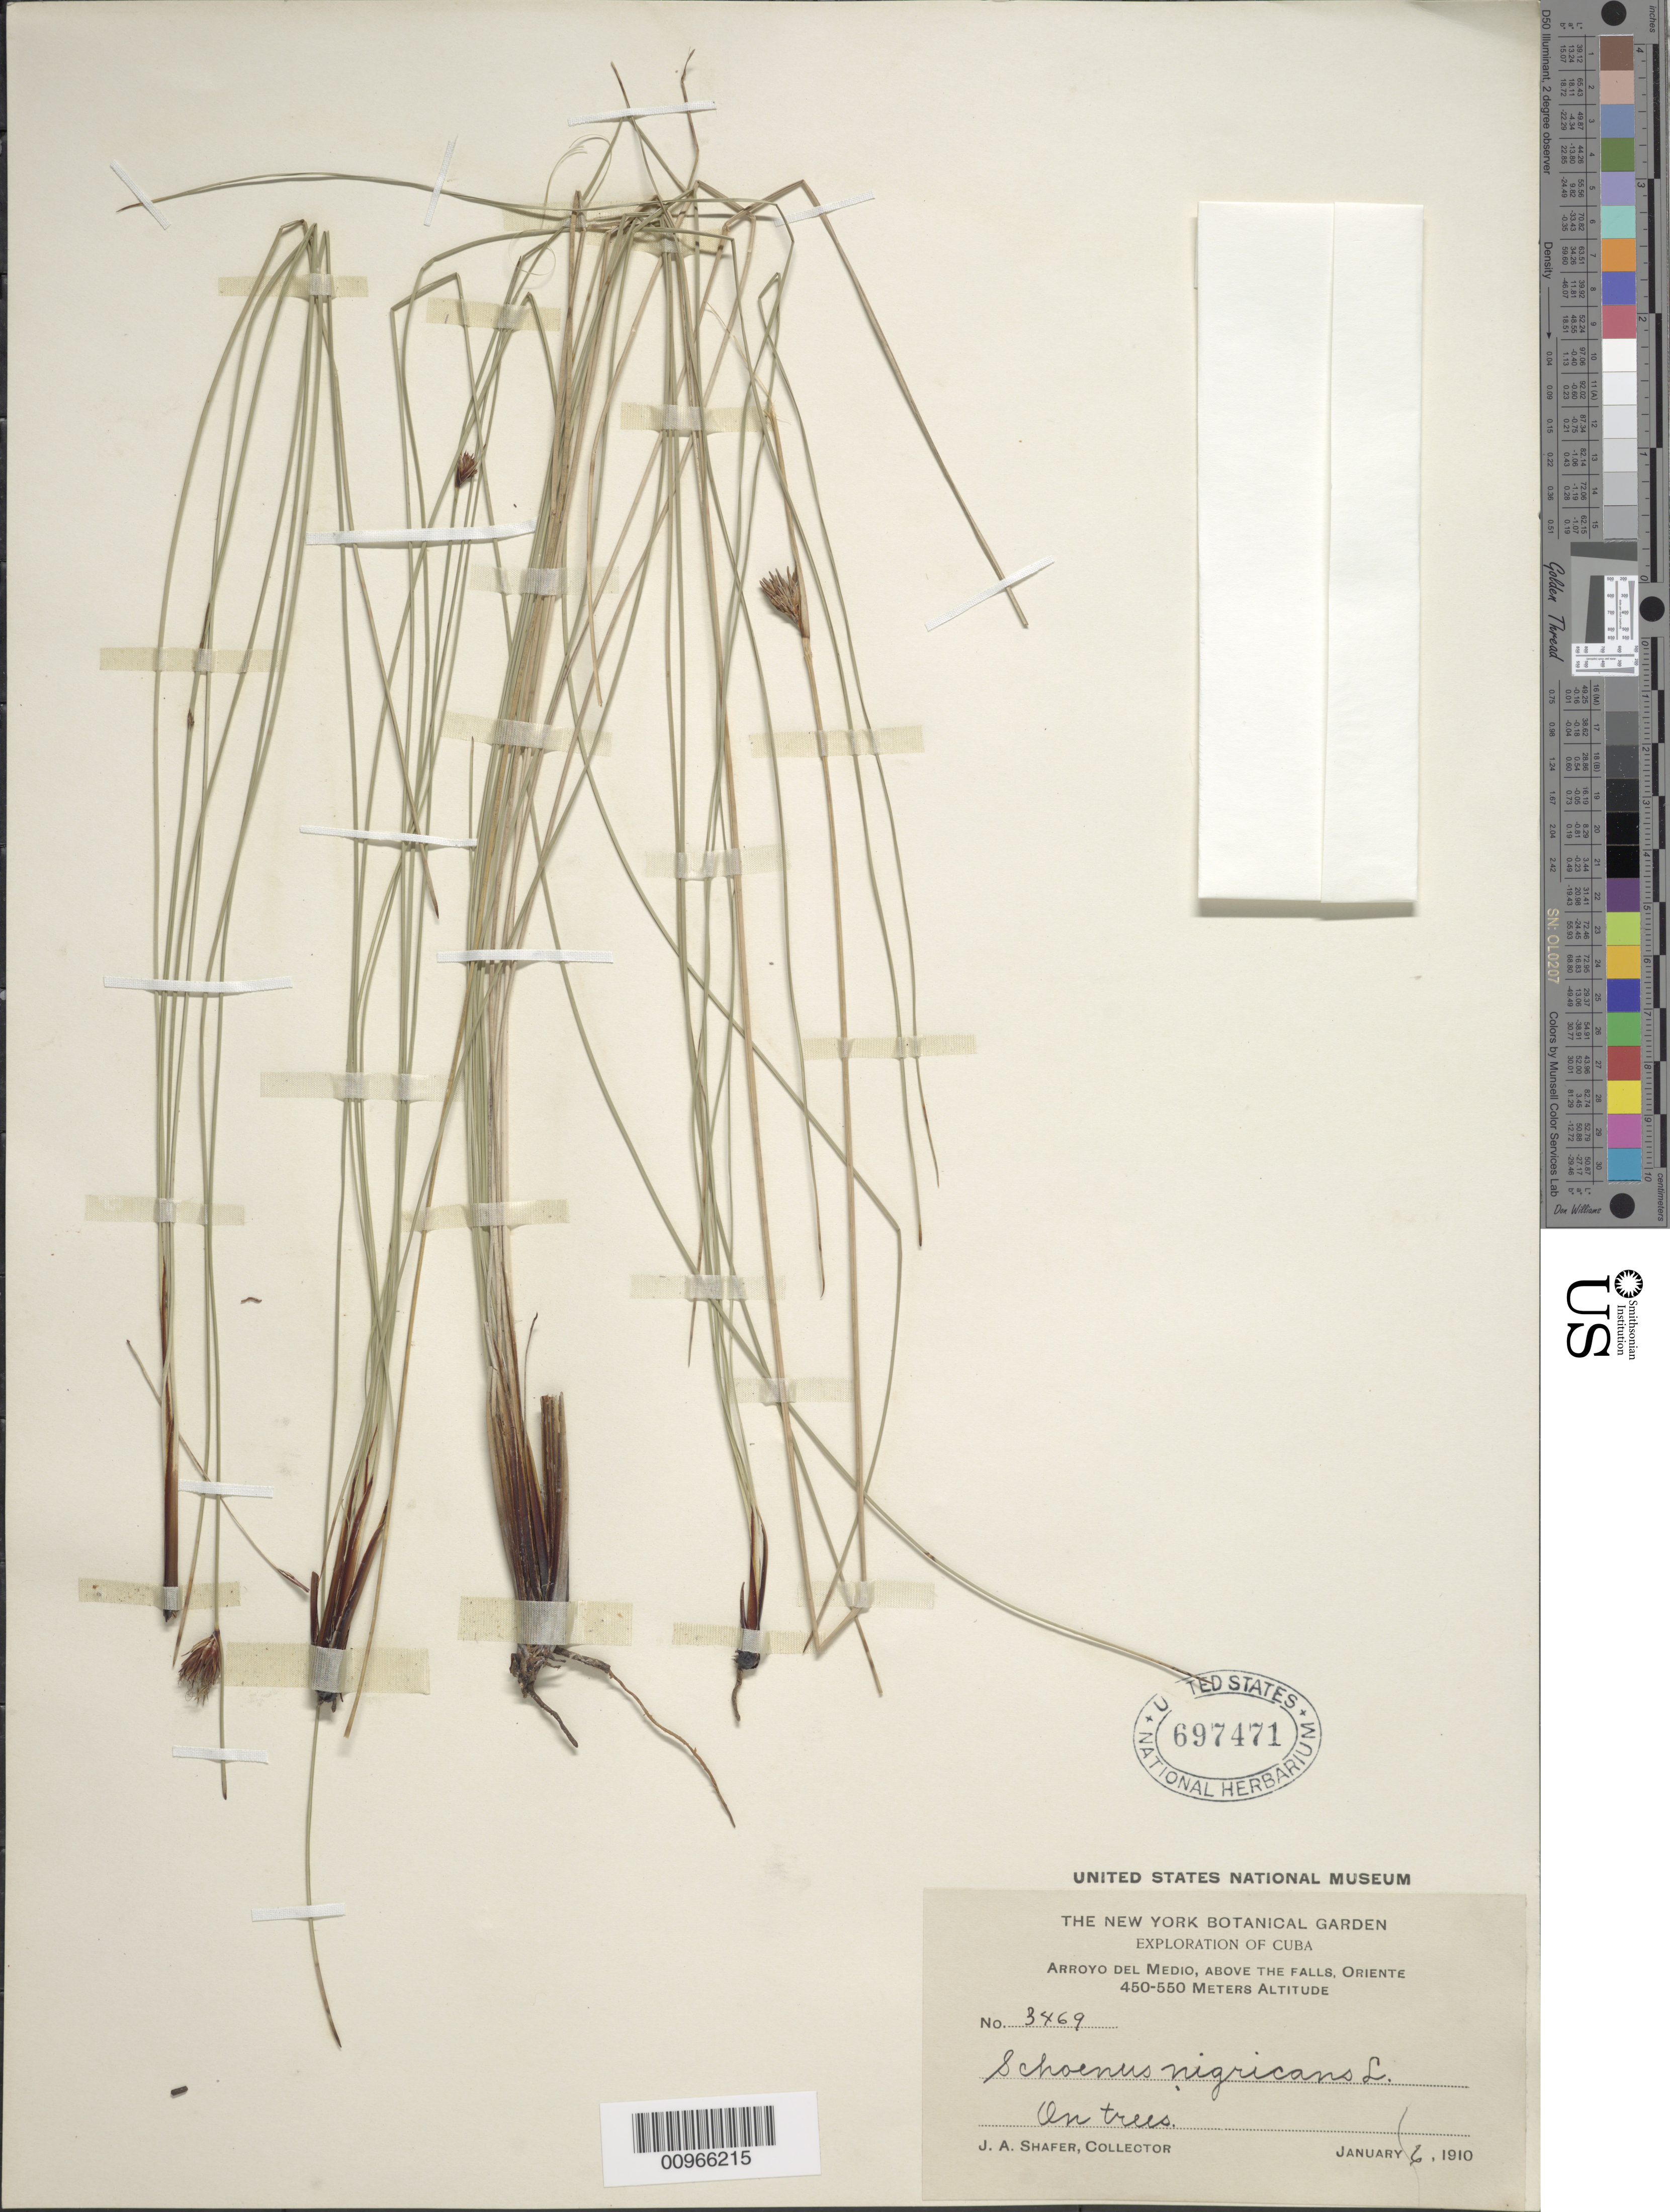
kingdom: Plantae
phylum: Tracheophyta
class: Liliopsida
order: Poales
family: Cyperaceae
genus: Schoenus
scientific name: Schoenus nigricans var. nigricans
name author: L.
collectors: J. A. Shafer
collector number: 3469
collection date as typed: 06 Jan 1910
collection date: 1910-01-06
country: Cuba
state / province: Holguín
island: Cuba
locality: Arroyo del Medio, above the Falls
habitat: On trees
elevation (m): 450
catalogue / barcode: US 697471